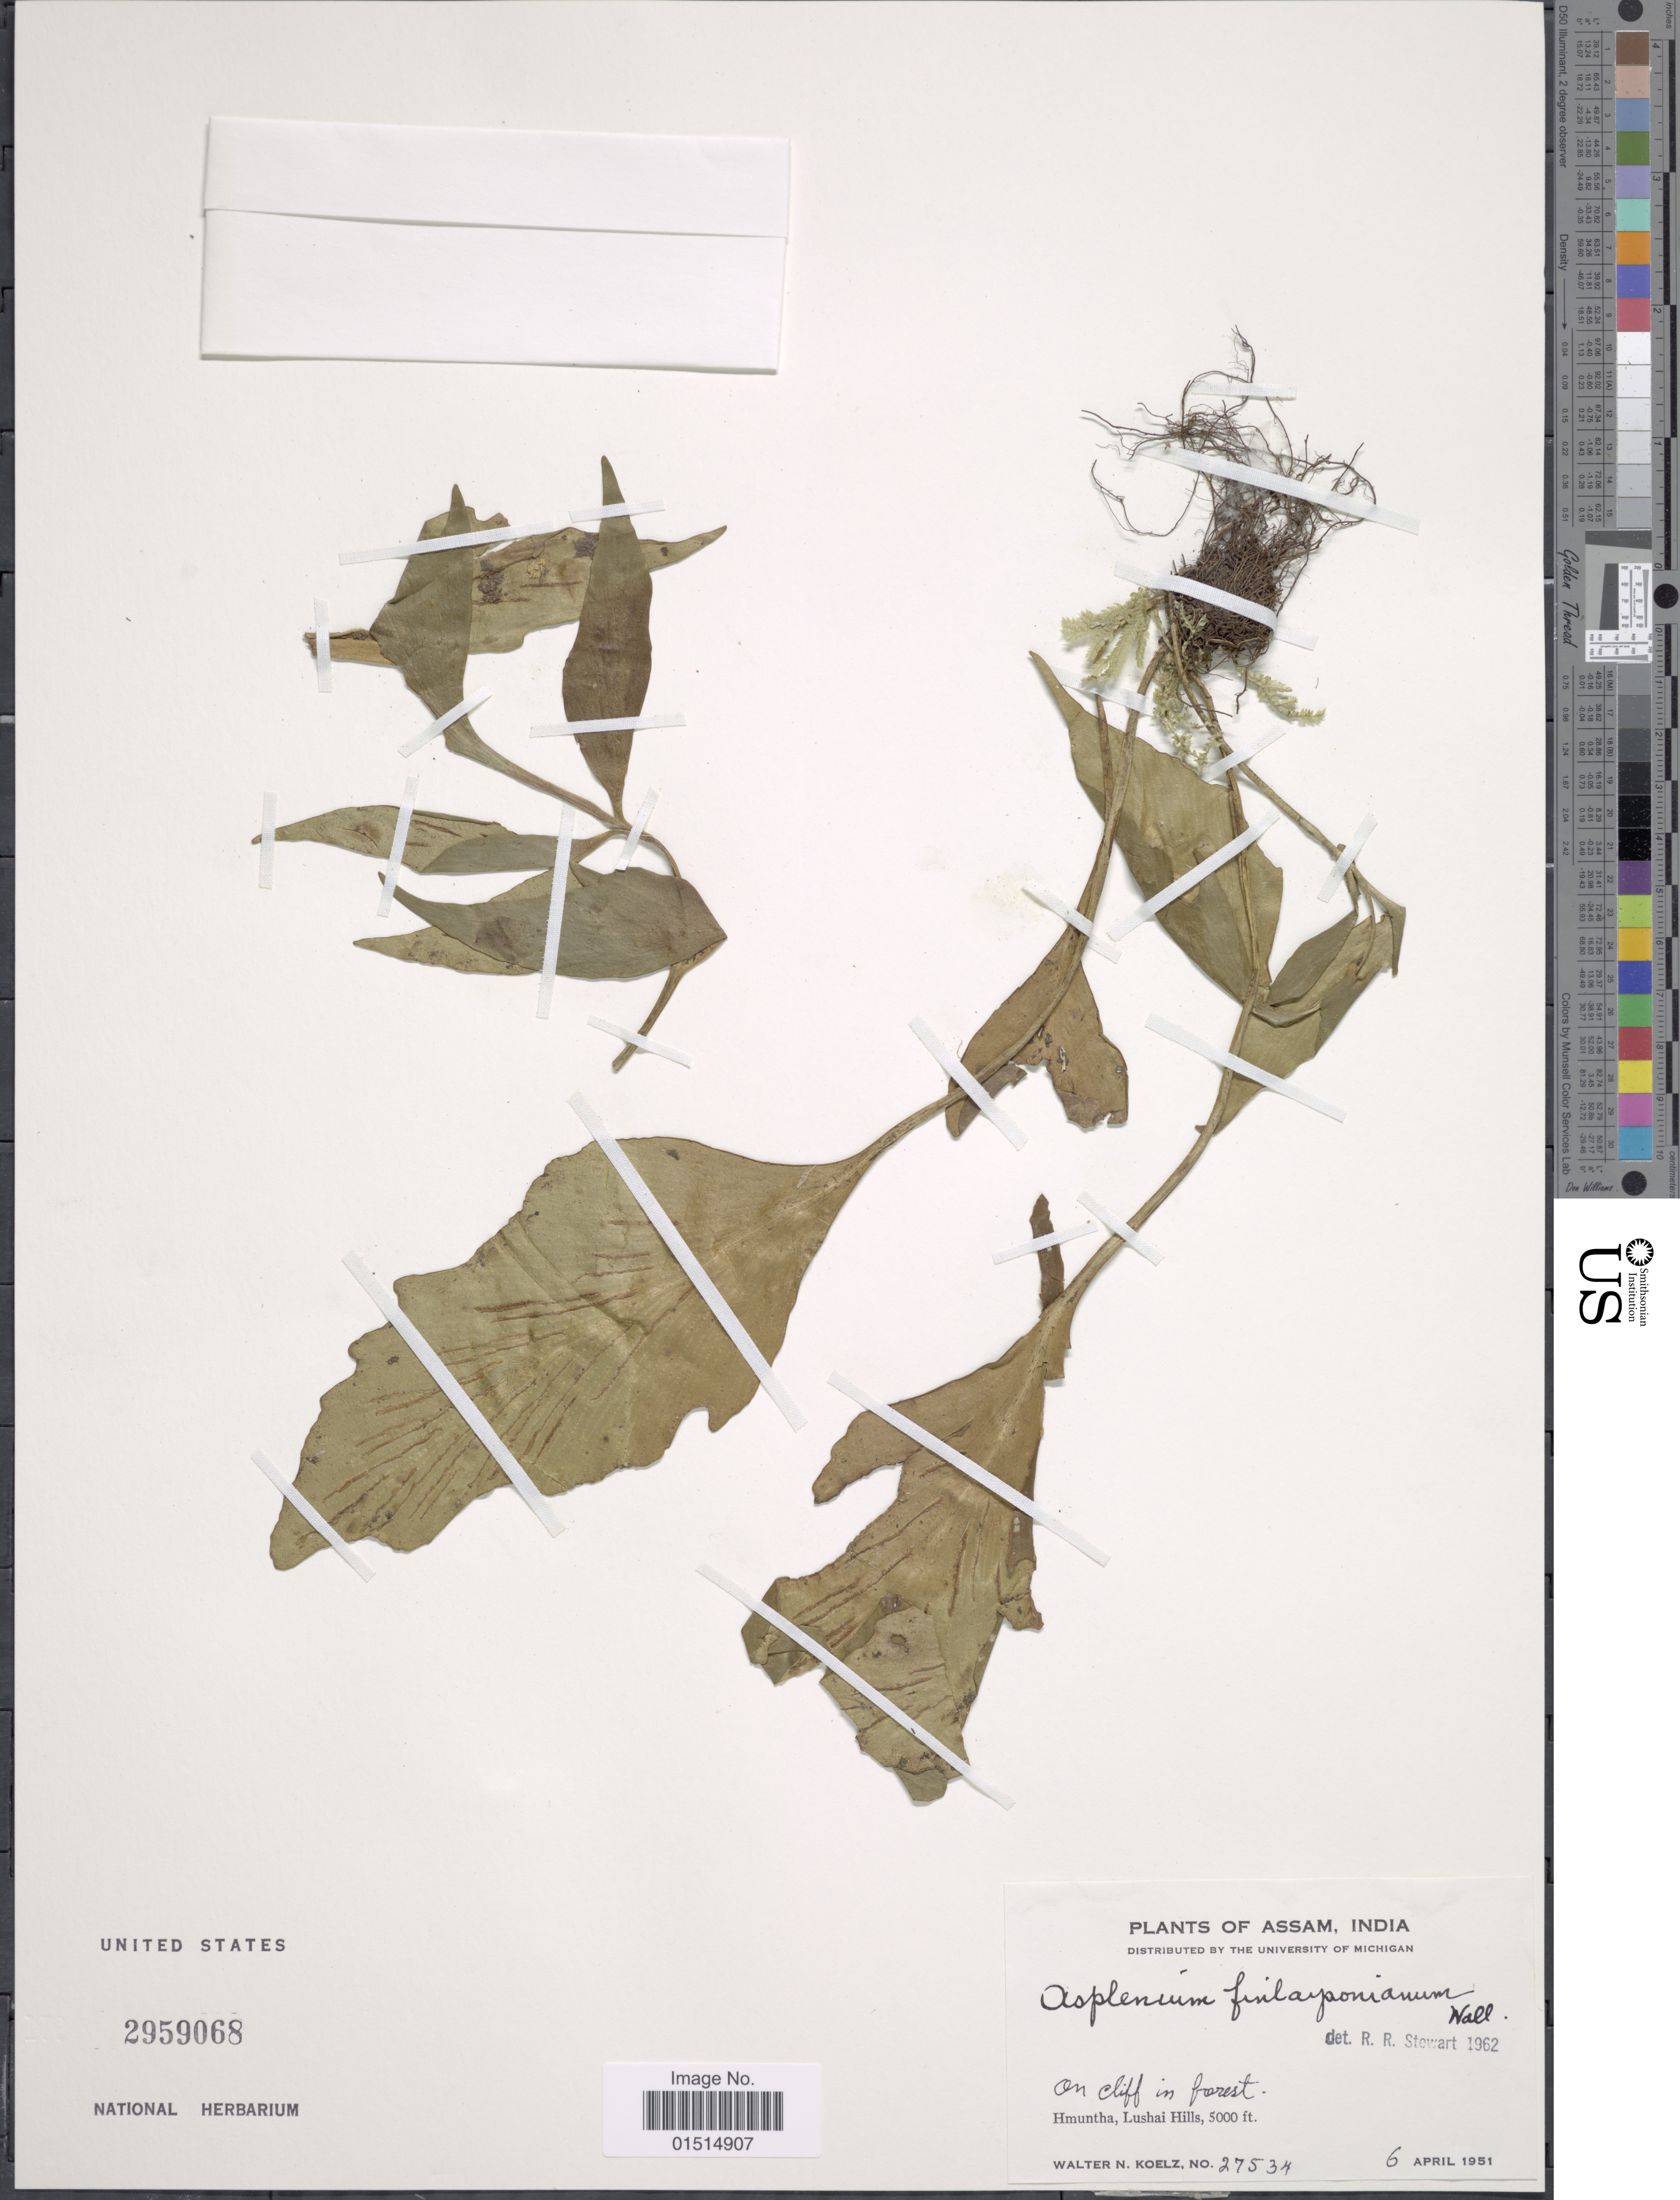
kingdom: Plantae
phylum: Tracheophyta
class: Polypodiopsida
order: Polypodiales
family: Aspleniaceae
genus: Asplenium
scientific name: Asplenium finlaysonianum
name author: Wall. ex Hook.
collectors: W. N. Koelz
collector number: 27534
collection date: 1951-04-06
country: India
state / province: Assam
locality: Hmuntha, Lushai Hills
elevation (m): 1524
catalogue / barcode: US 2959068